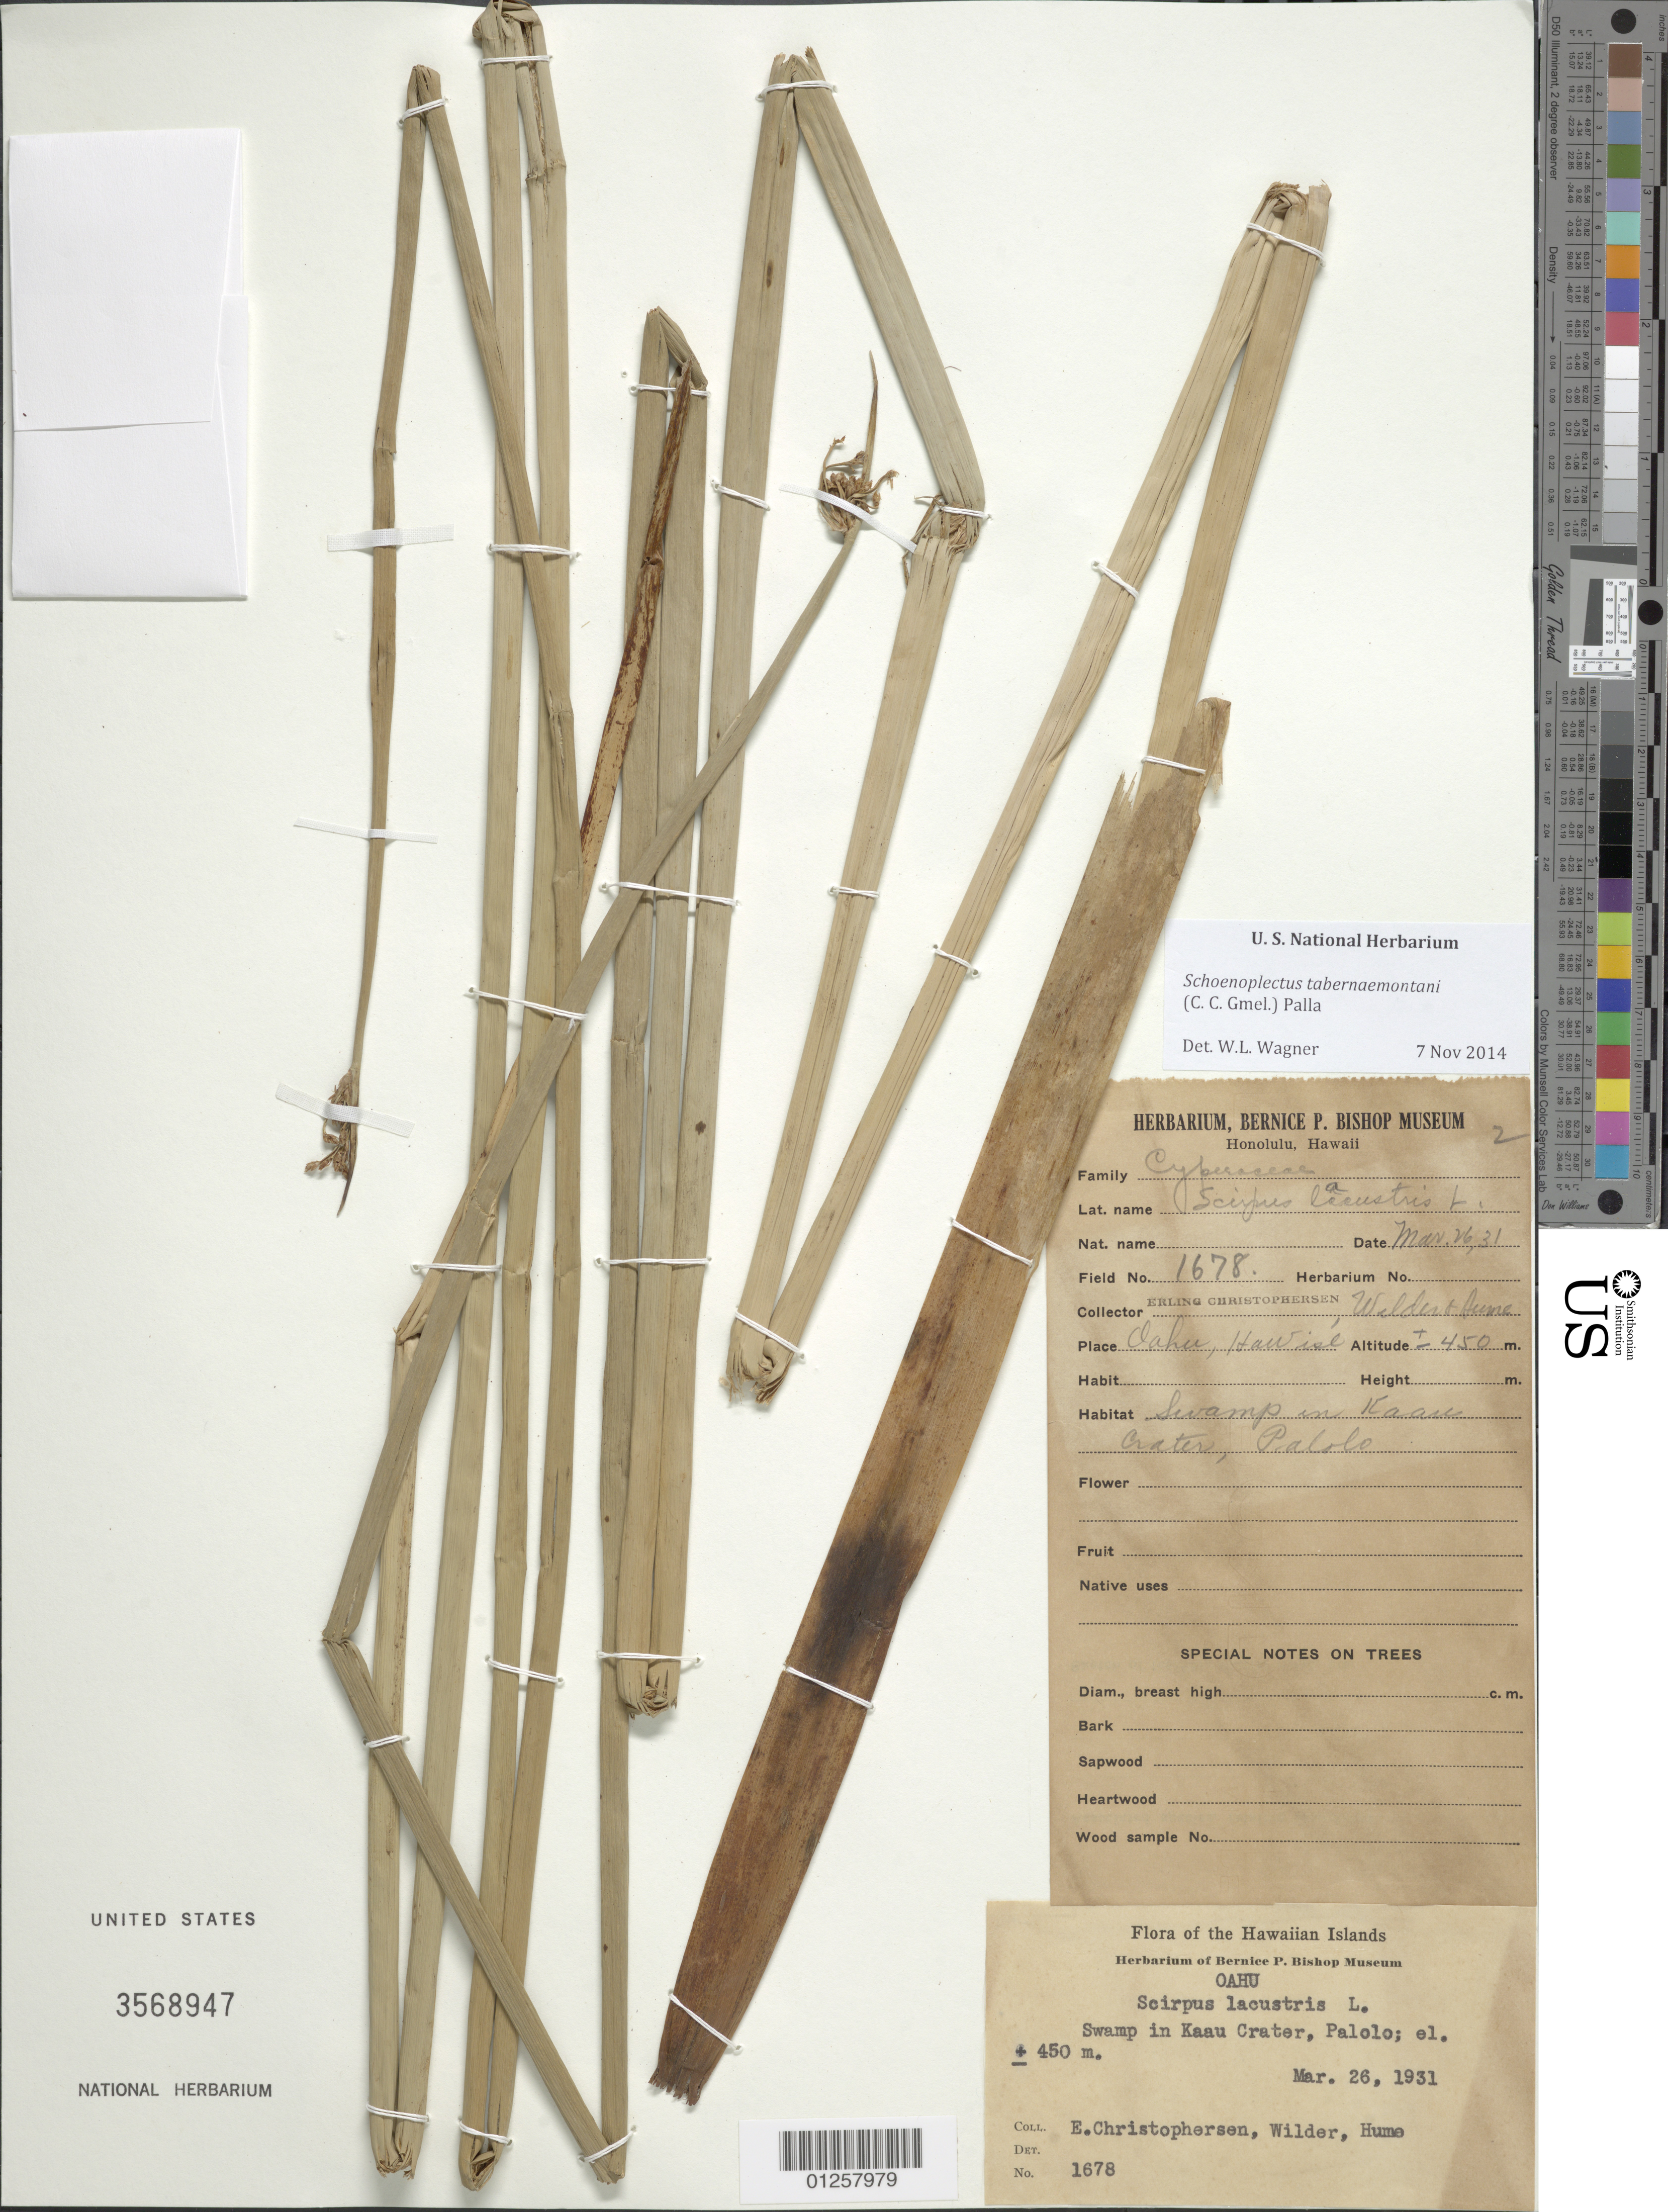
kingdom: Plantae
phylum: Tracheophyta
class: Liliopsida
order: Poales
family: Cyperaceae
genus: Schoenoplectus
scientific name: Schoenoplectus tabernaemontani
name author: (C.C. Gmel.) Palla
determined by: Wagner, W. L., (BOT), Smithsonian Institution - National Museum of Natural History (UNITED STATES)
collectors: E. Christophersen, G. Wilder & E. Hume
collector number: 1678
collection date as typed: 26 Mar 1931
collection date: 1931-03-26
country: United States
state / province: Hawaii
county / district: Honolulu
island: Oahu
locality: Swamp in Kaau Crater, Palolo.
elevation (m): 137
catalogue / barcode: US 3568947